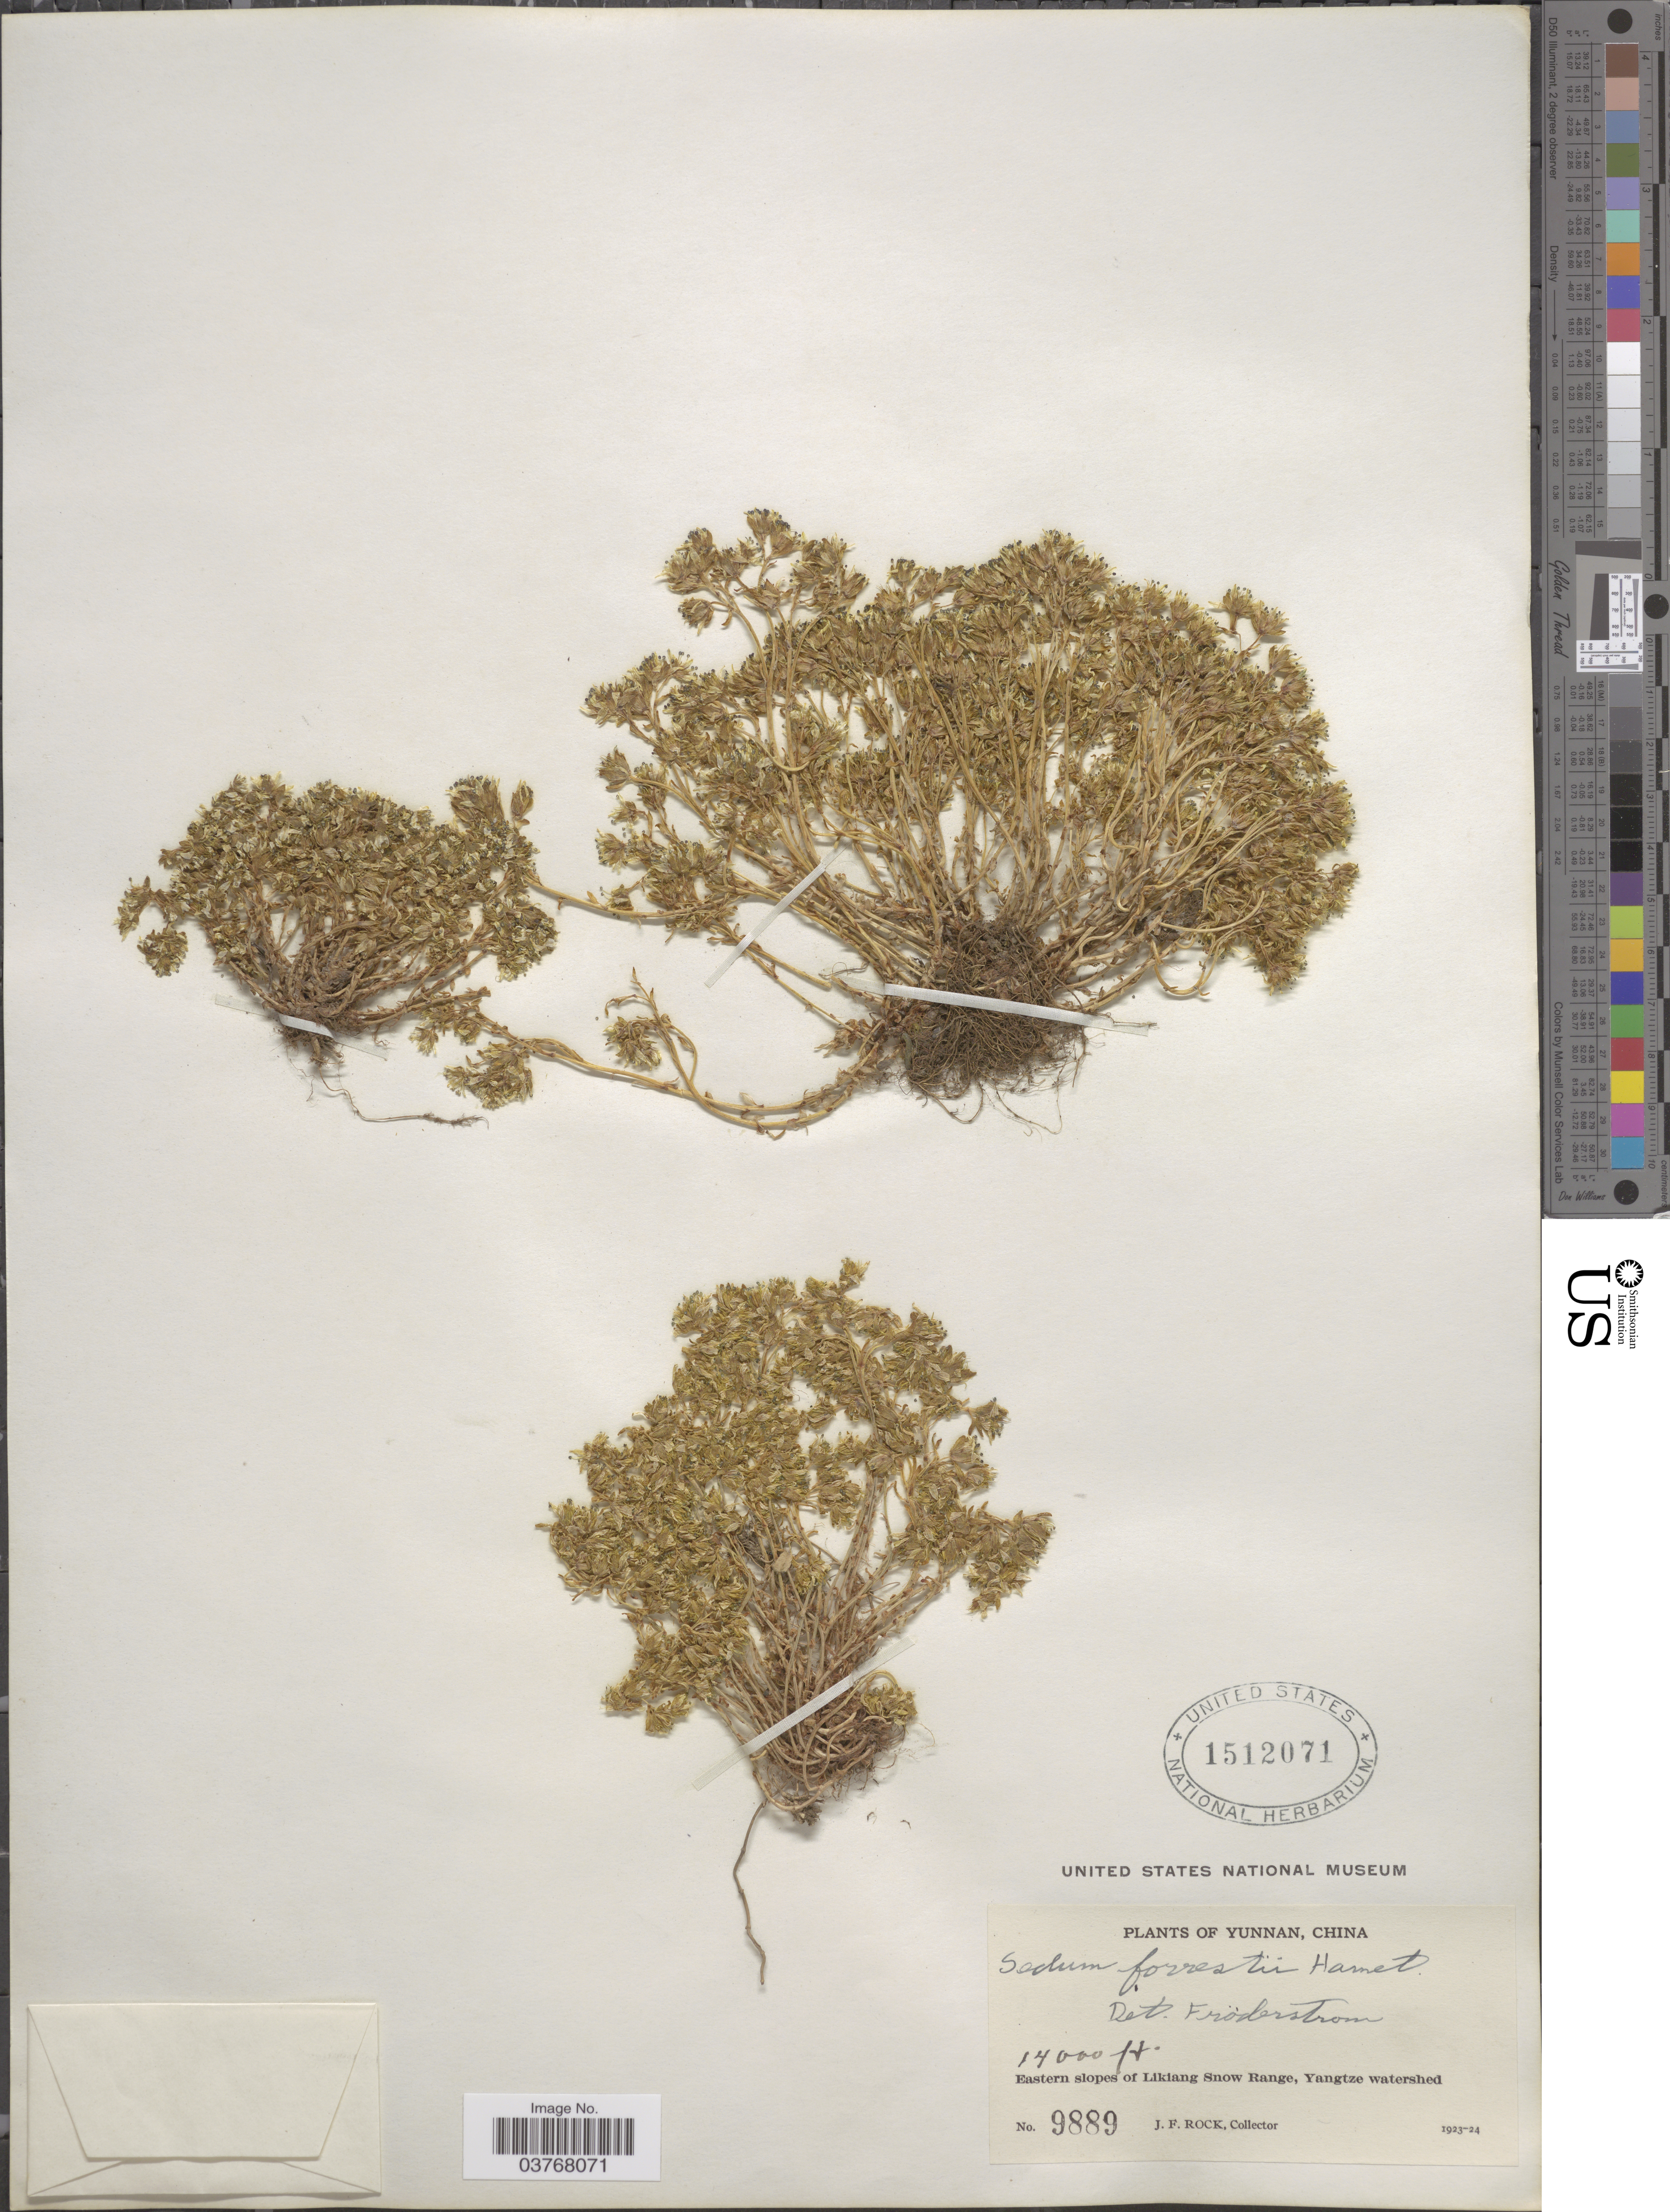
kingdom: Plantae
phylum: Tracheophyta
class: Magnoliopsida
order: Saxifragales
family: Crassulaceae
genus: Rhodiola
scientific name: Rhodiola forrestii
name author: (Raym.-Hamet) S.H. Fu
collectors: J. Rock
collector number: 9889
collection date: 1923/1924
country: China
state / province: Yunnan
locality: Eastern slopes of Likiang Snow Range, Yangtze watershed.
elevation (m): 4267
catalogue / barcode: US 1512071